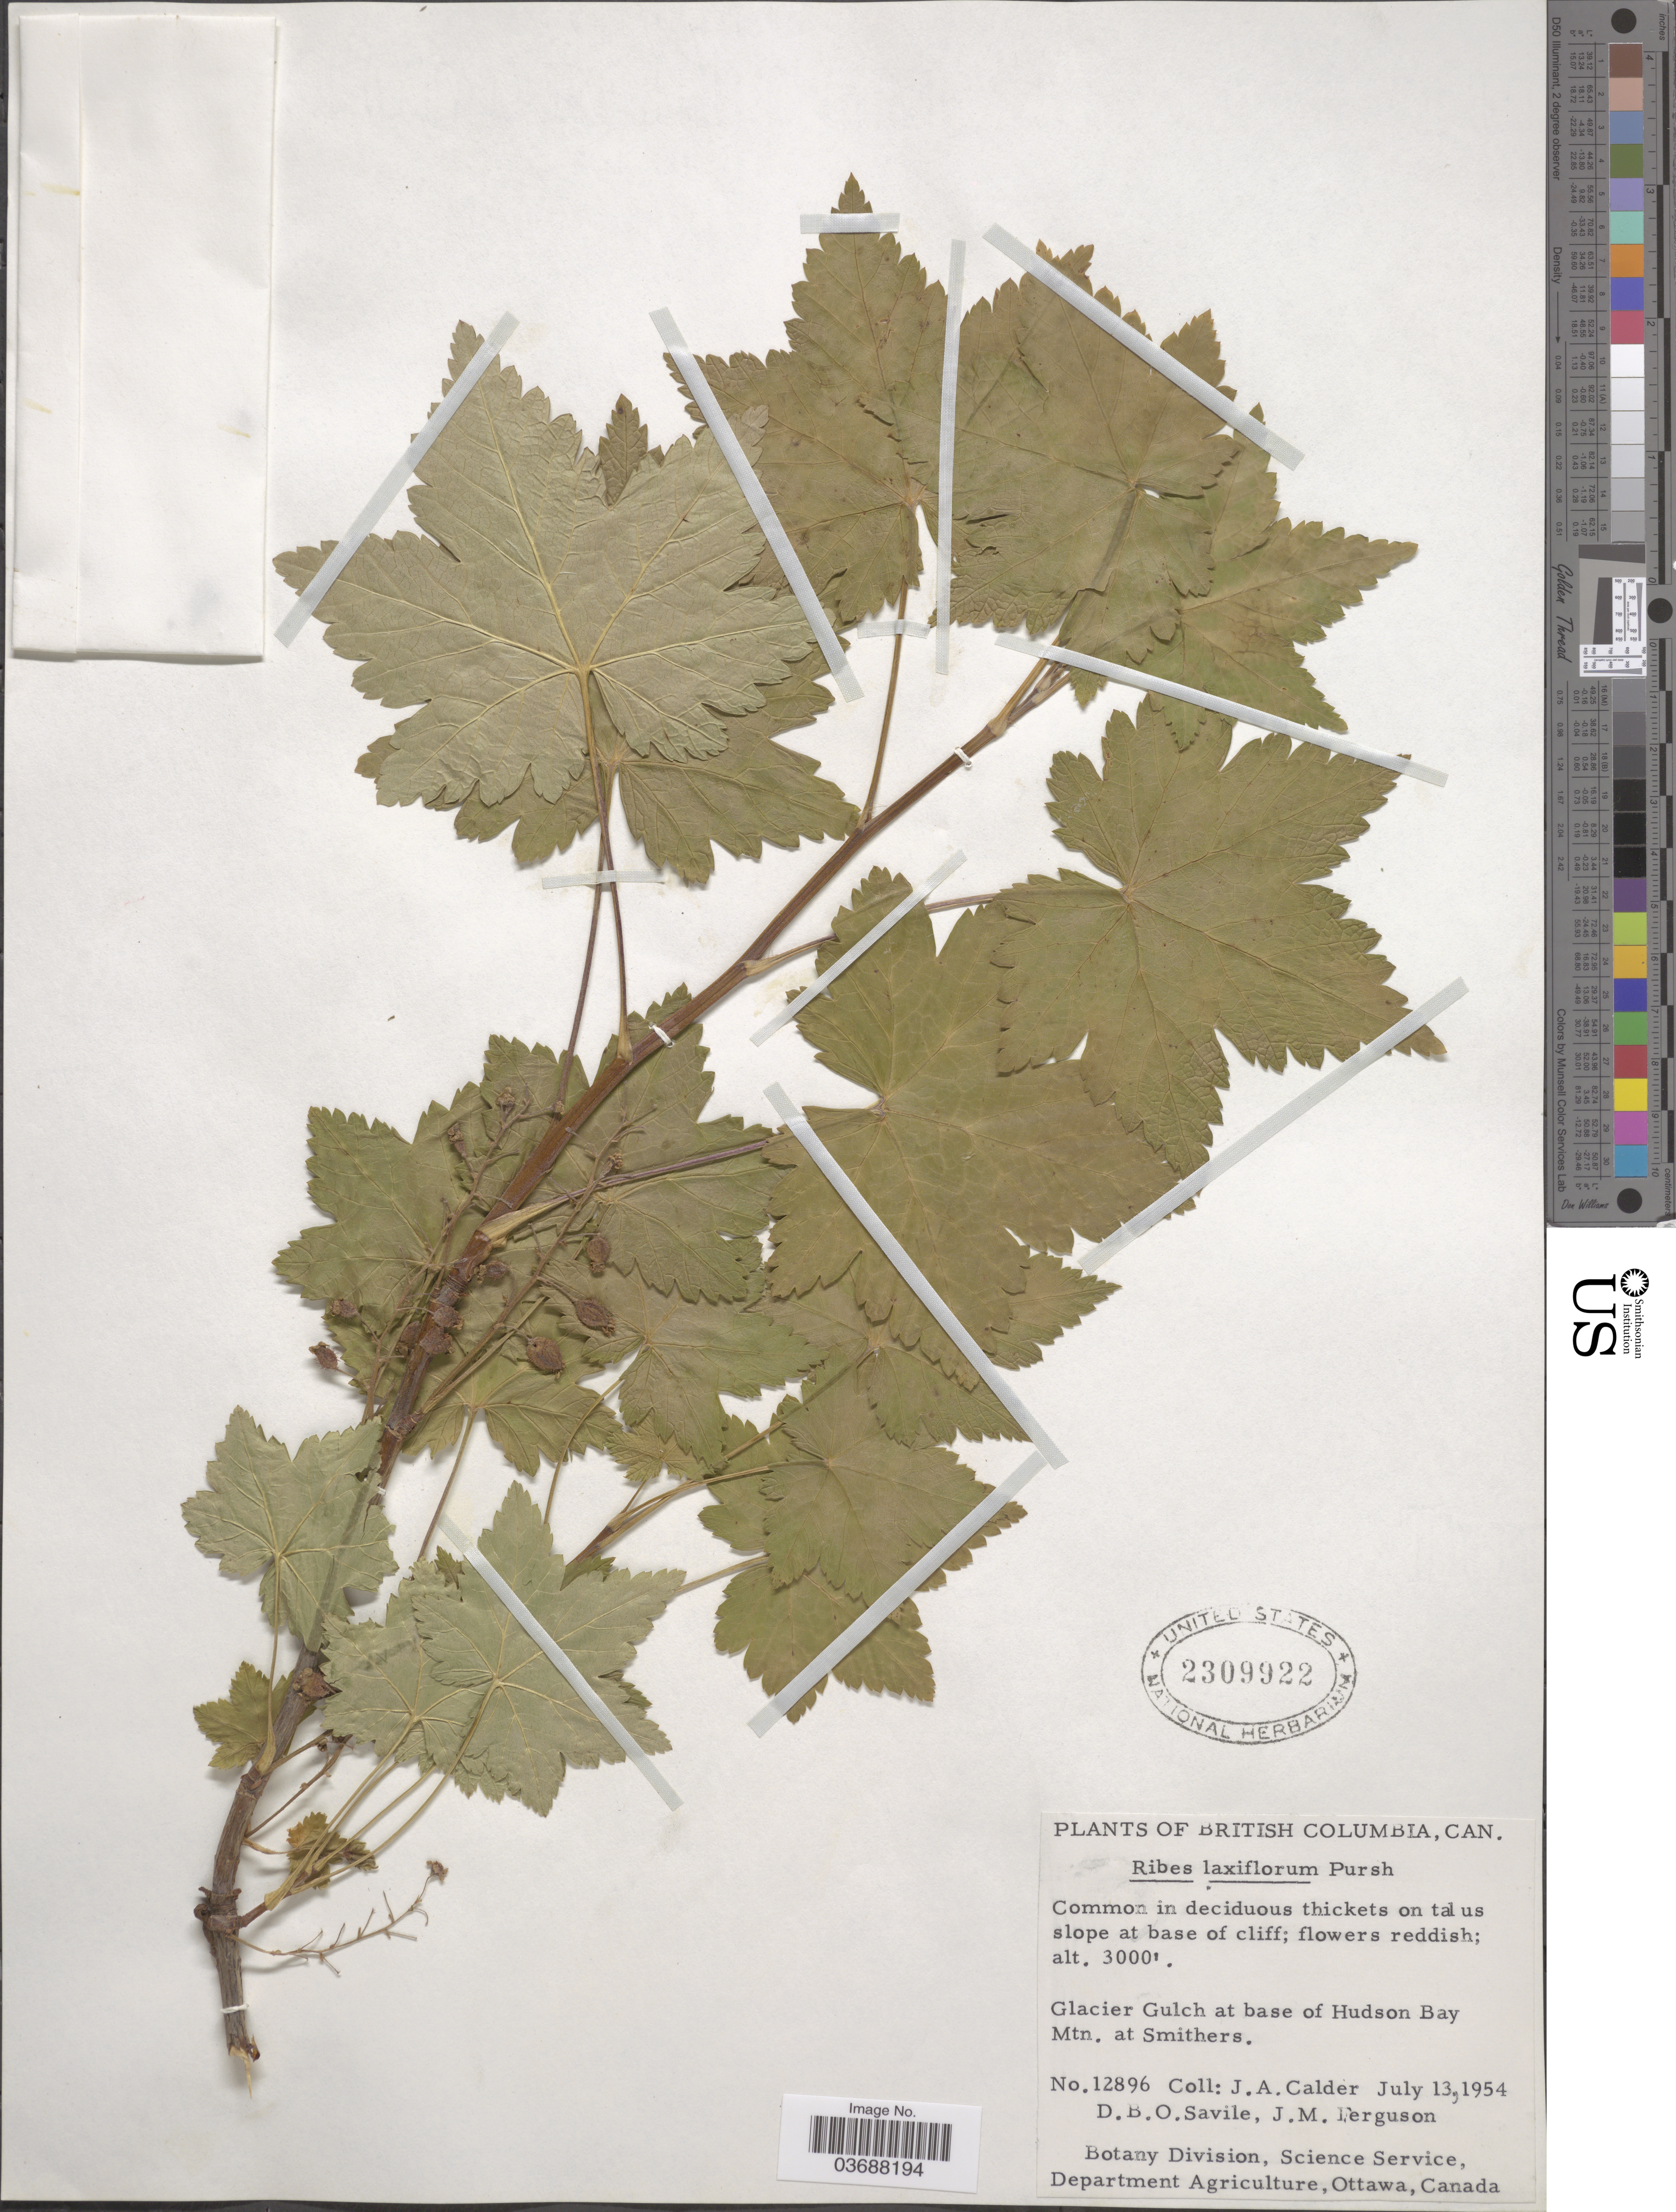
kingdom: Plantae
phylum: Tracheophyta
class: Magnoliopsida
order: Saxifragales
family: Grossulariaceae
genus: Ribes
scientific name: Ribes laxiflorum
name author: Pursh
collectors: J. A. Calder, D. Savile & J. M. Ferguson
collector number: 12896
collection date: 1954-07-13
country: Canada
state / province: British Columbia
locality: Glacier Gulch at base of Hudson Bay Mtn. at Smithers.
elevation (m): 914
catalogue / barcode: US 2309922